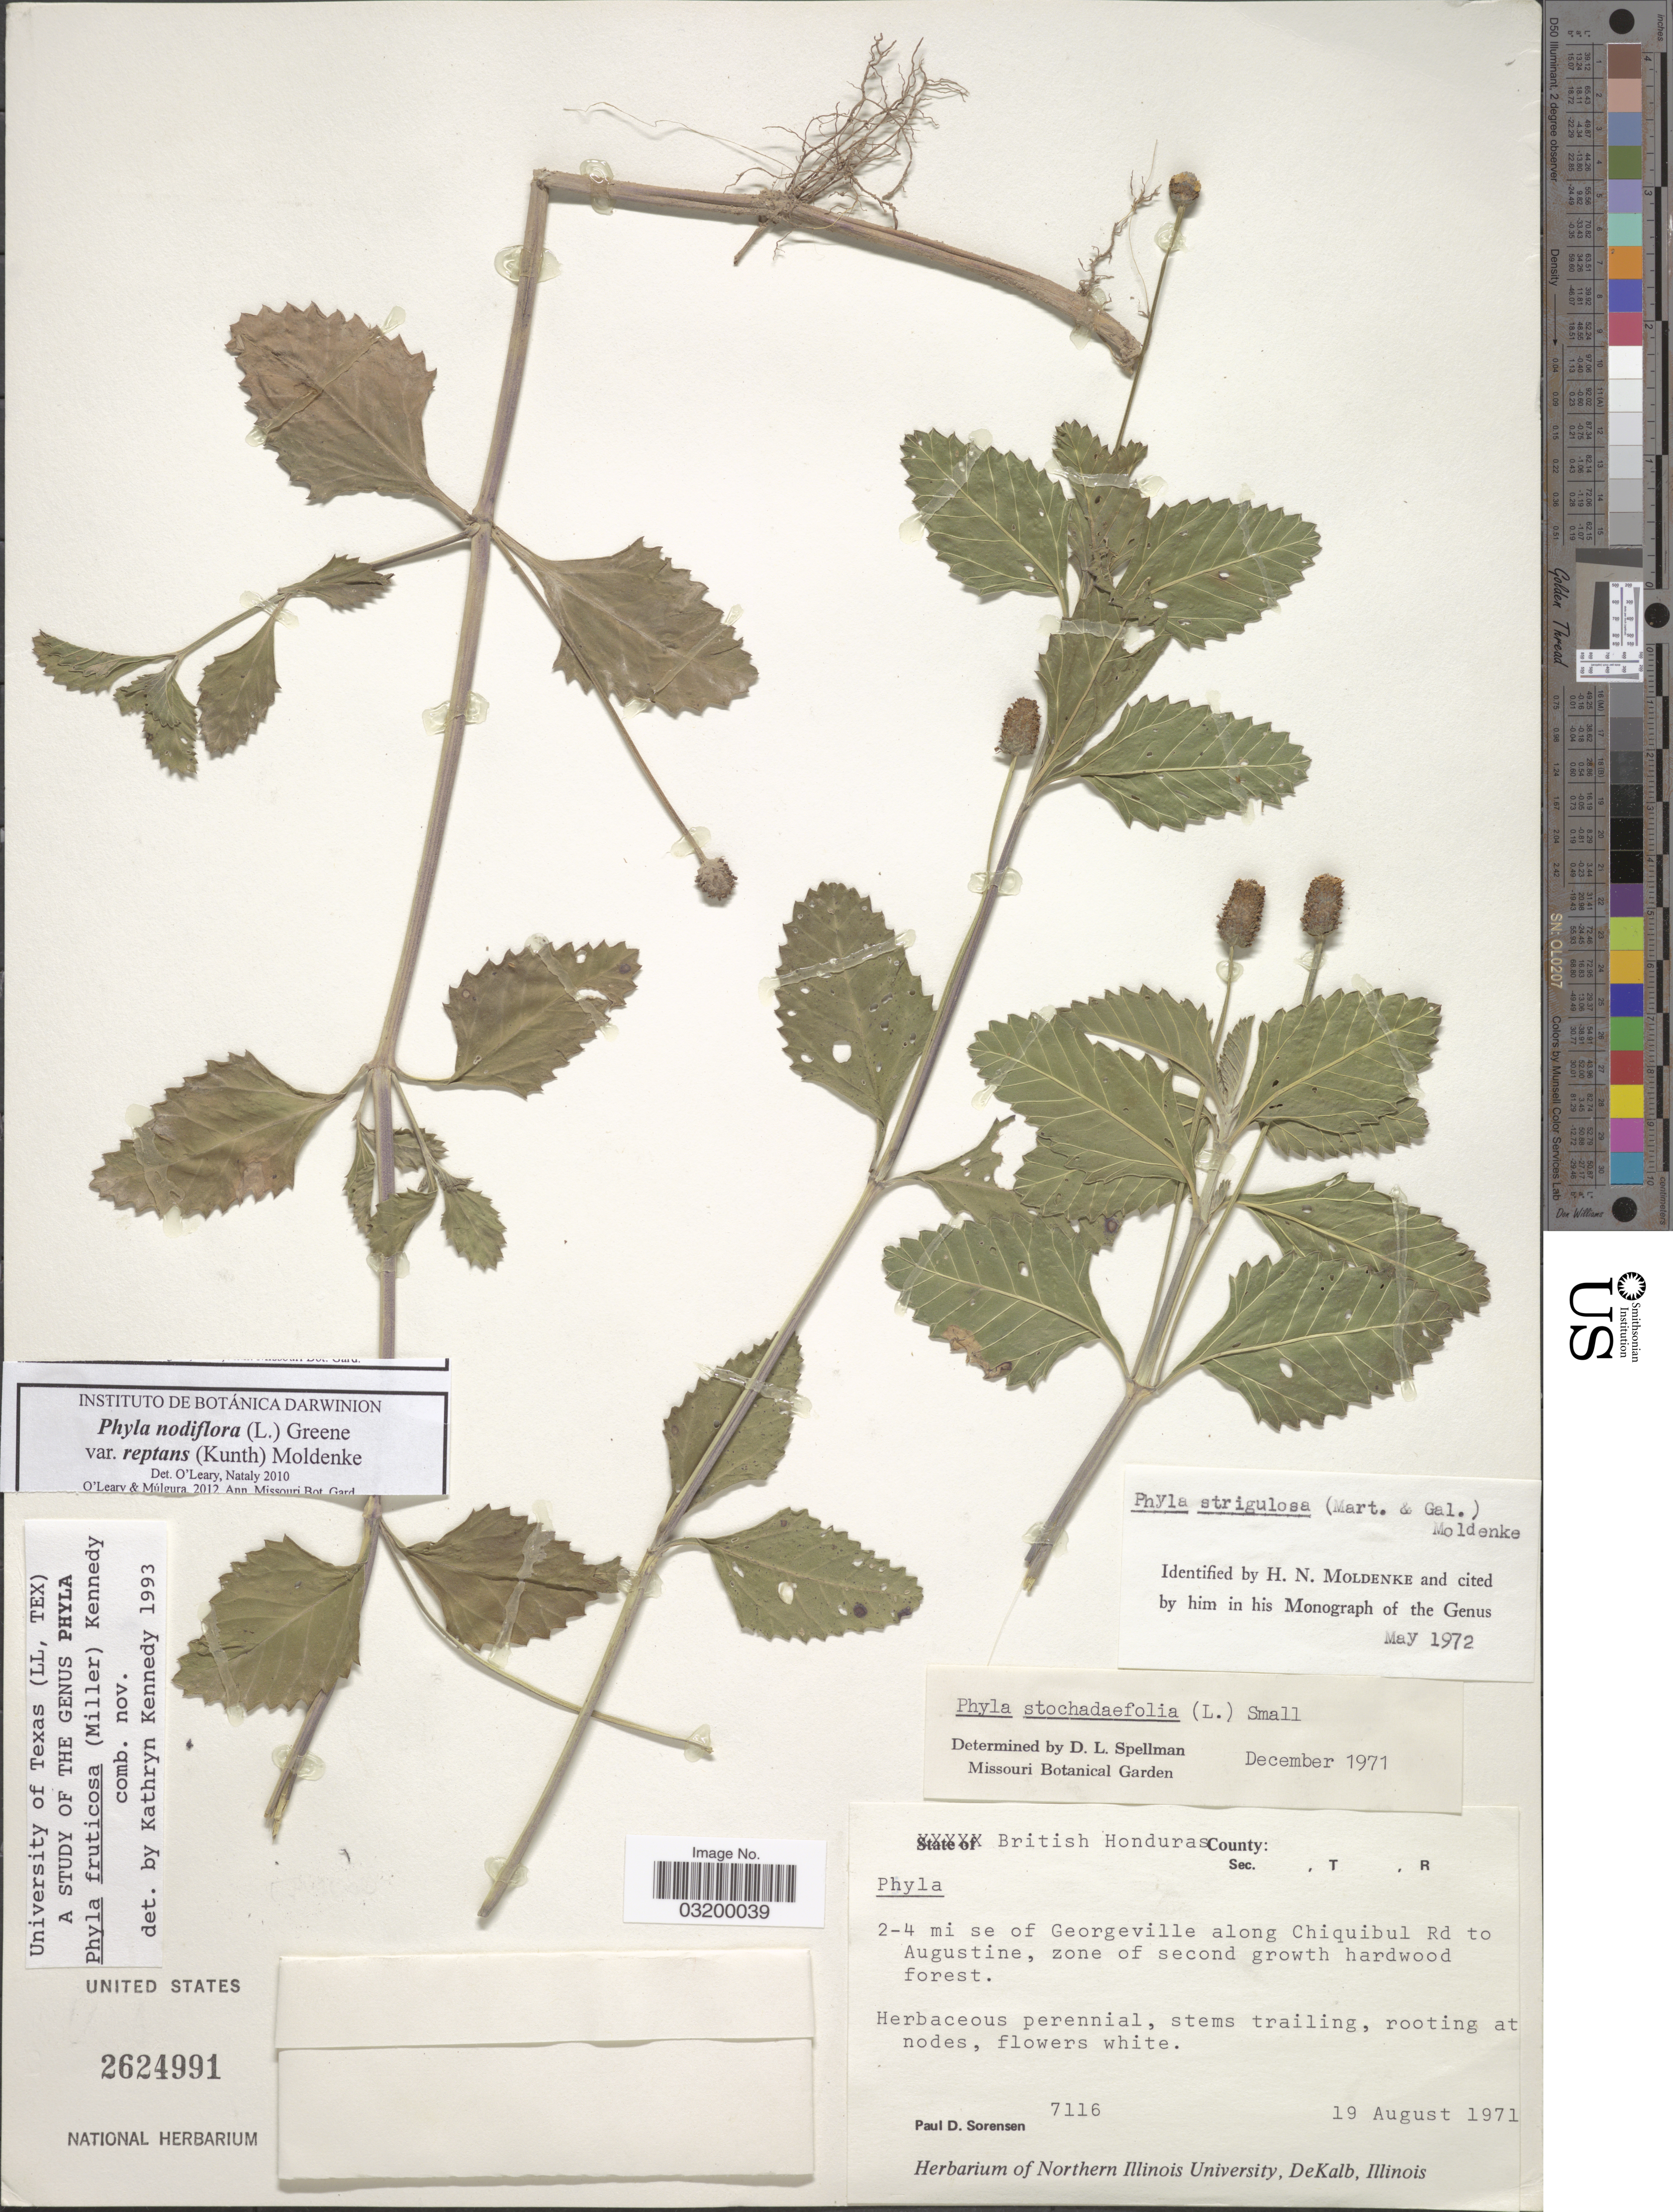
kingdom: Plantae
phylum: Tracheophyta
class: Magnoliopsida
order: Lamiales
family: Verbenaceae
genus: Phyla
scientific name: Phyla nodiflora var. reptans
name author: (Kunth) Moldenke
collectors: P. Sorensen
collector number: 7116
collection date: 1971-08-19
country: Belize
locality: British Honduras. 2-4 mi se of Georgeville along Chiquibul Rd to Augustine.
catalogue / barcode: US 2624991